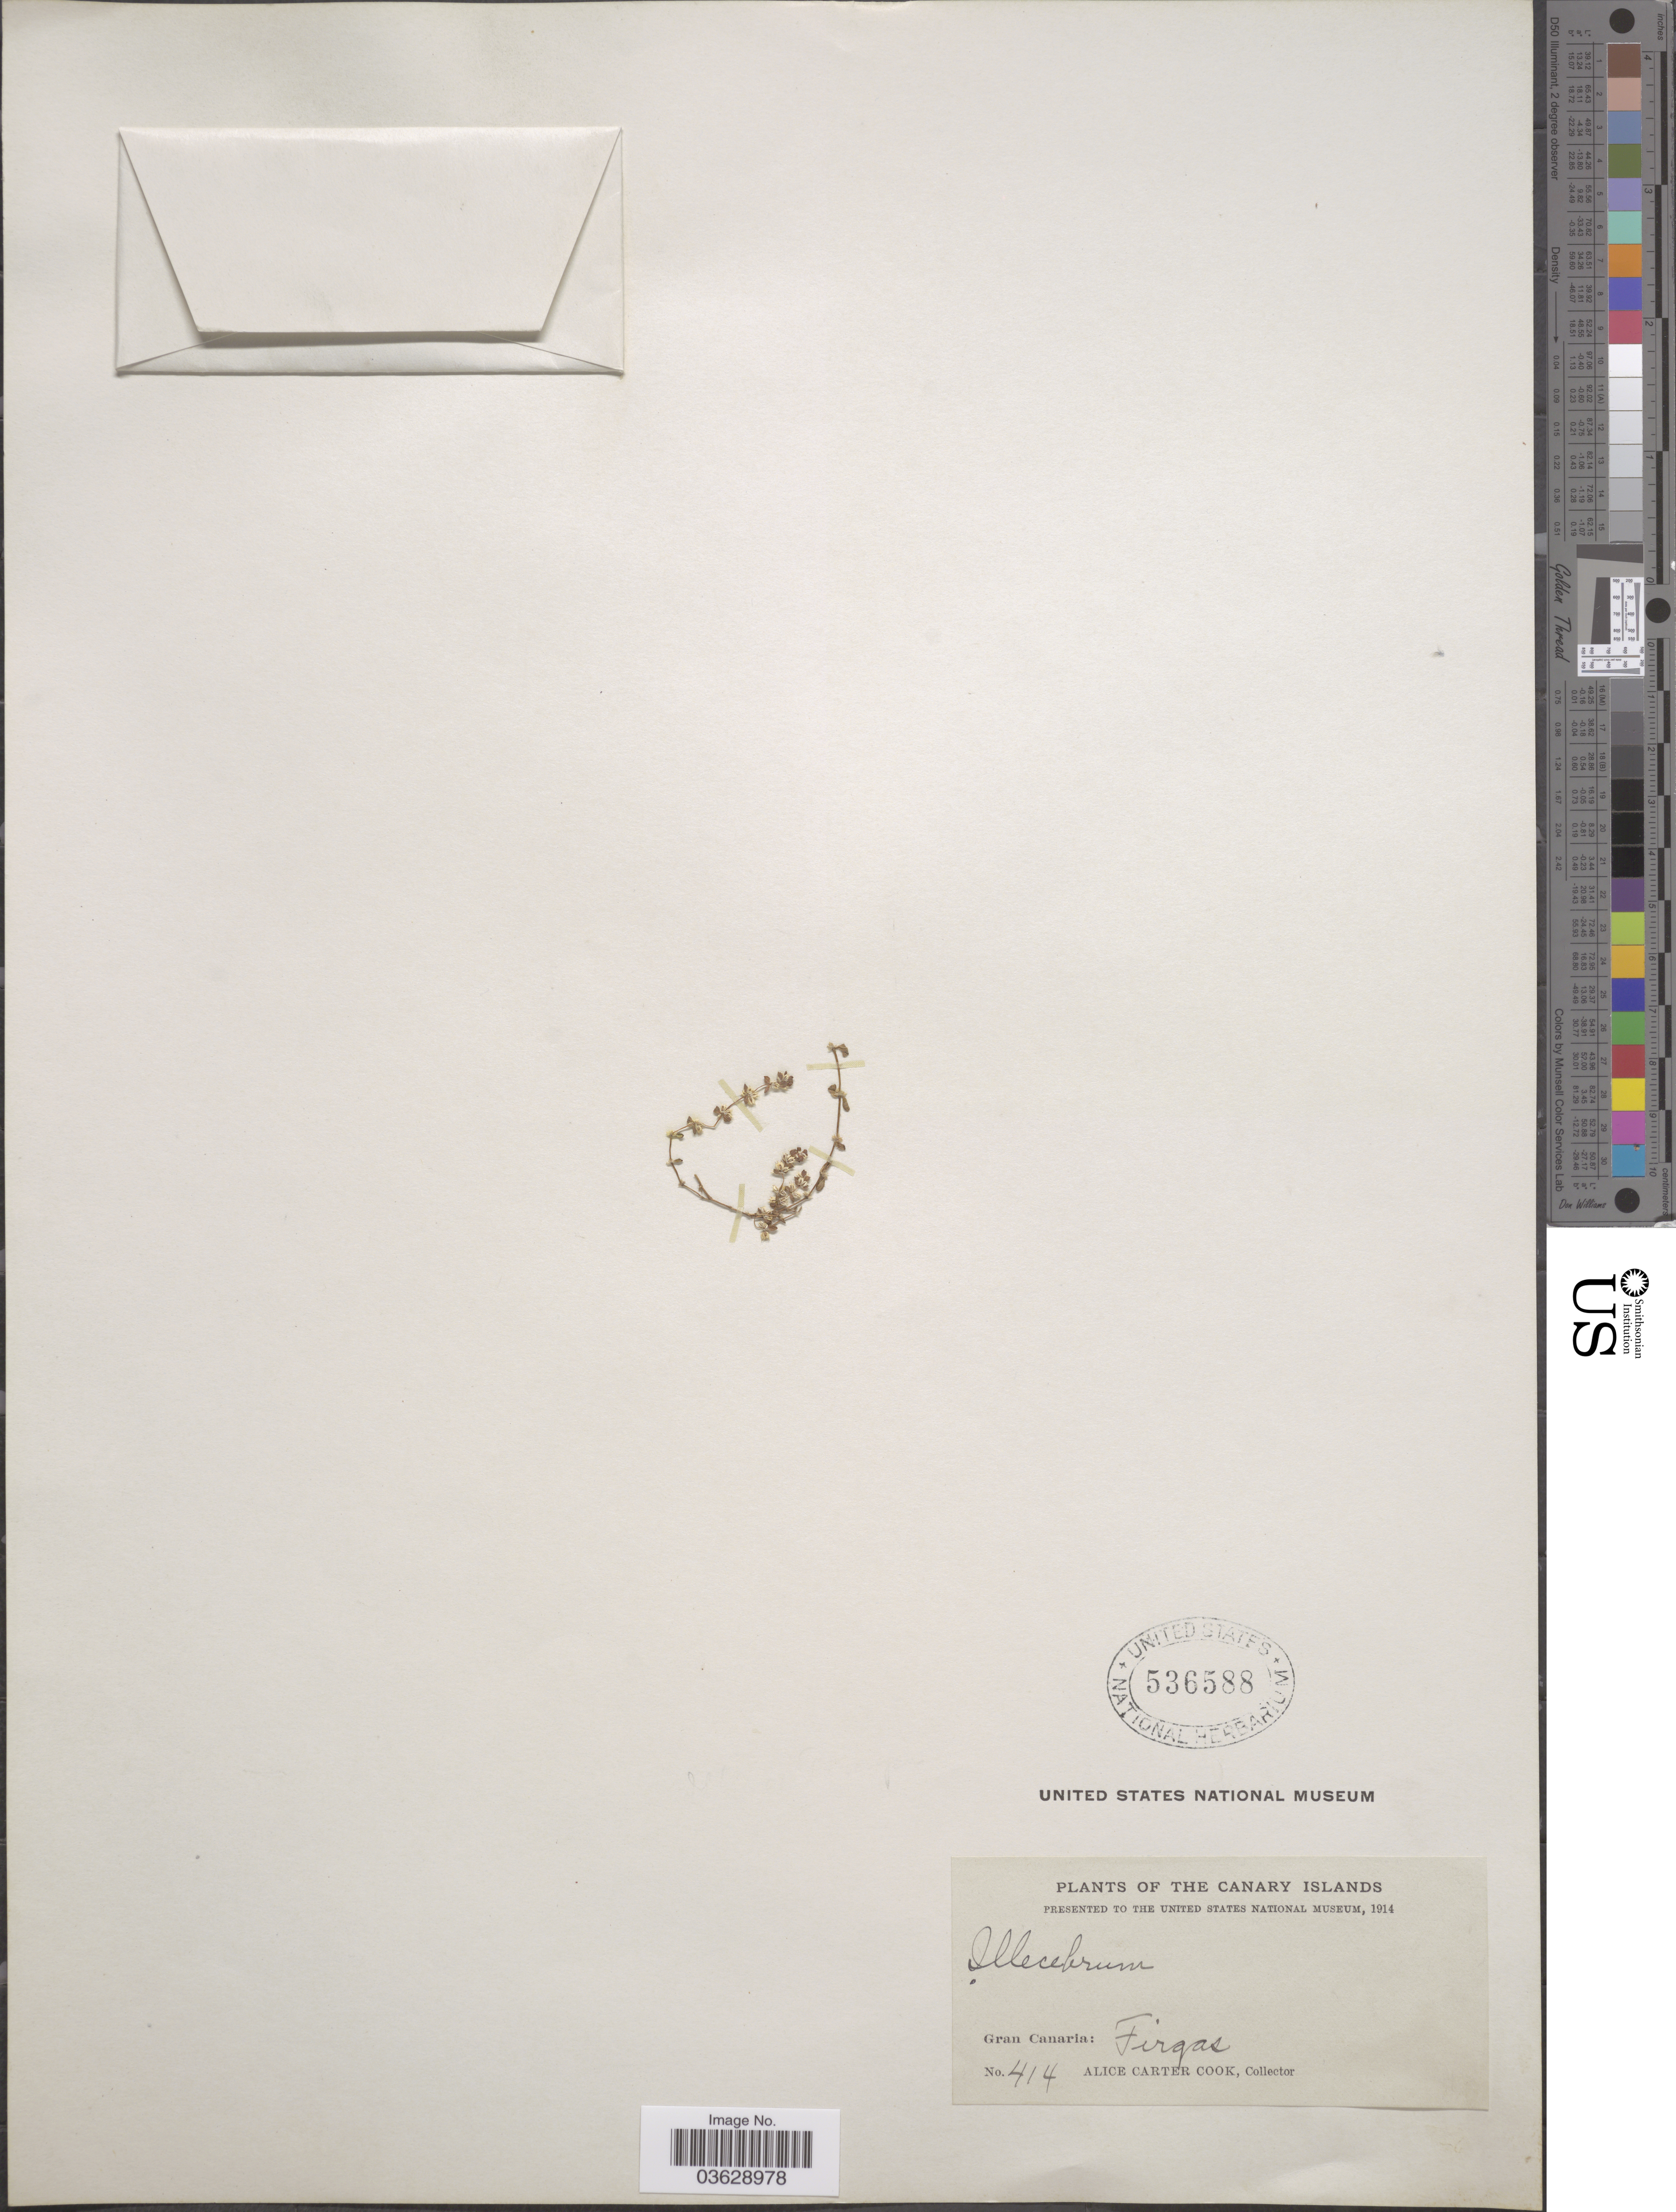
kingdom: Plantae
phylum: Tracheophyta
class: Magnoliopsida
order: Caryophyllales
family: Caryophyllaceae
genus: Illecebrum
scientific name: Illecebrum verticillatum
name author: L.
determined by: Strong, Mark T., (BOT), Smithsonian Institution - National Museum of Natural History (UNITED STATES)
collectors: Alice C. Cook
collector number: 414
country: Spain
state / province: Canarias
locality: The Canary Islands. Gran Canaria: Firgas.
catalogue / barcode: US 536588